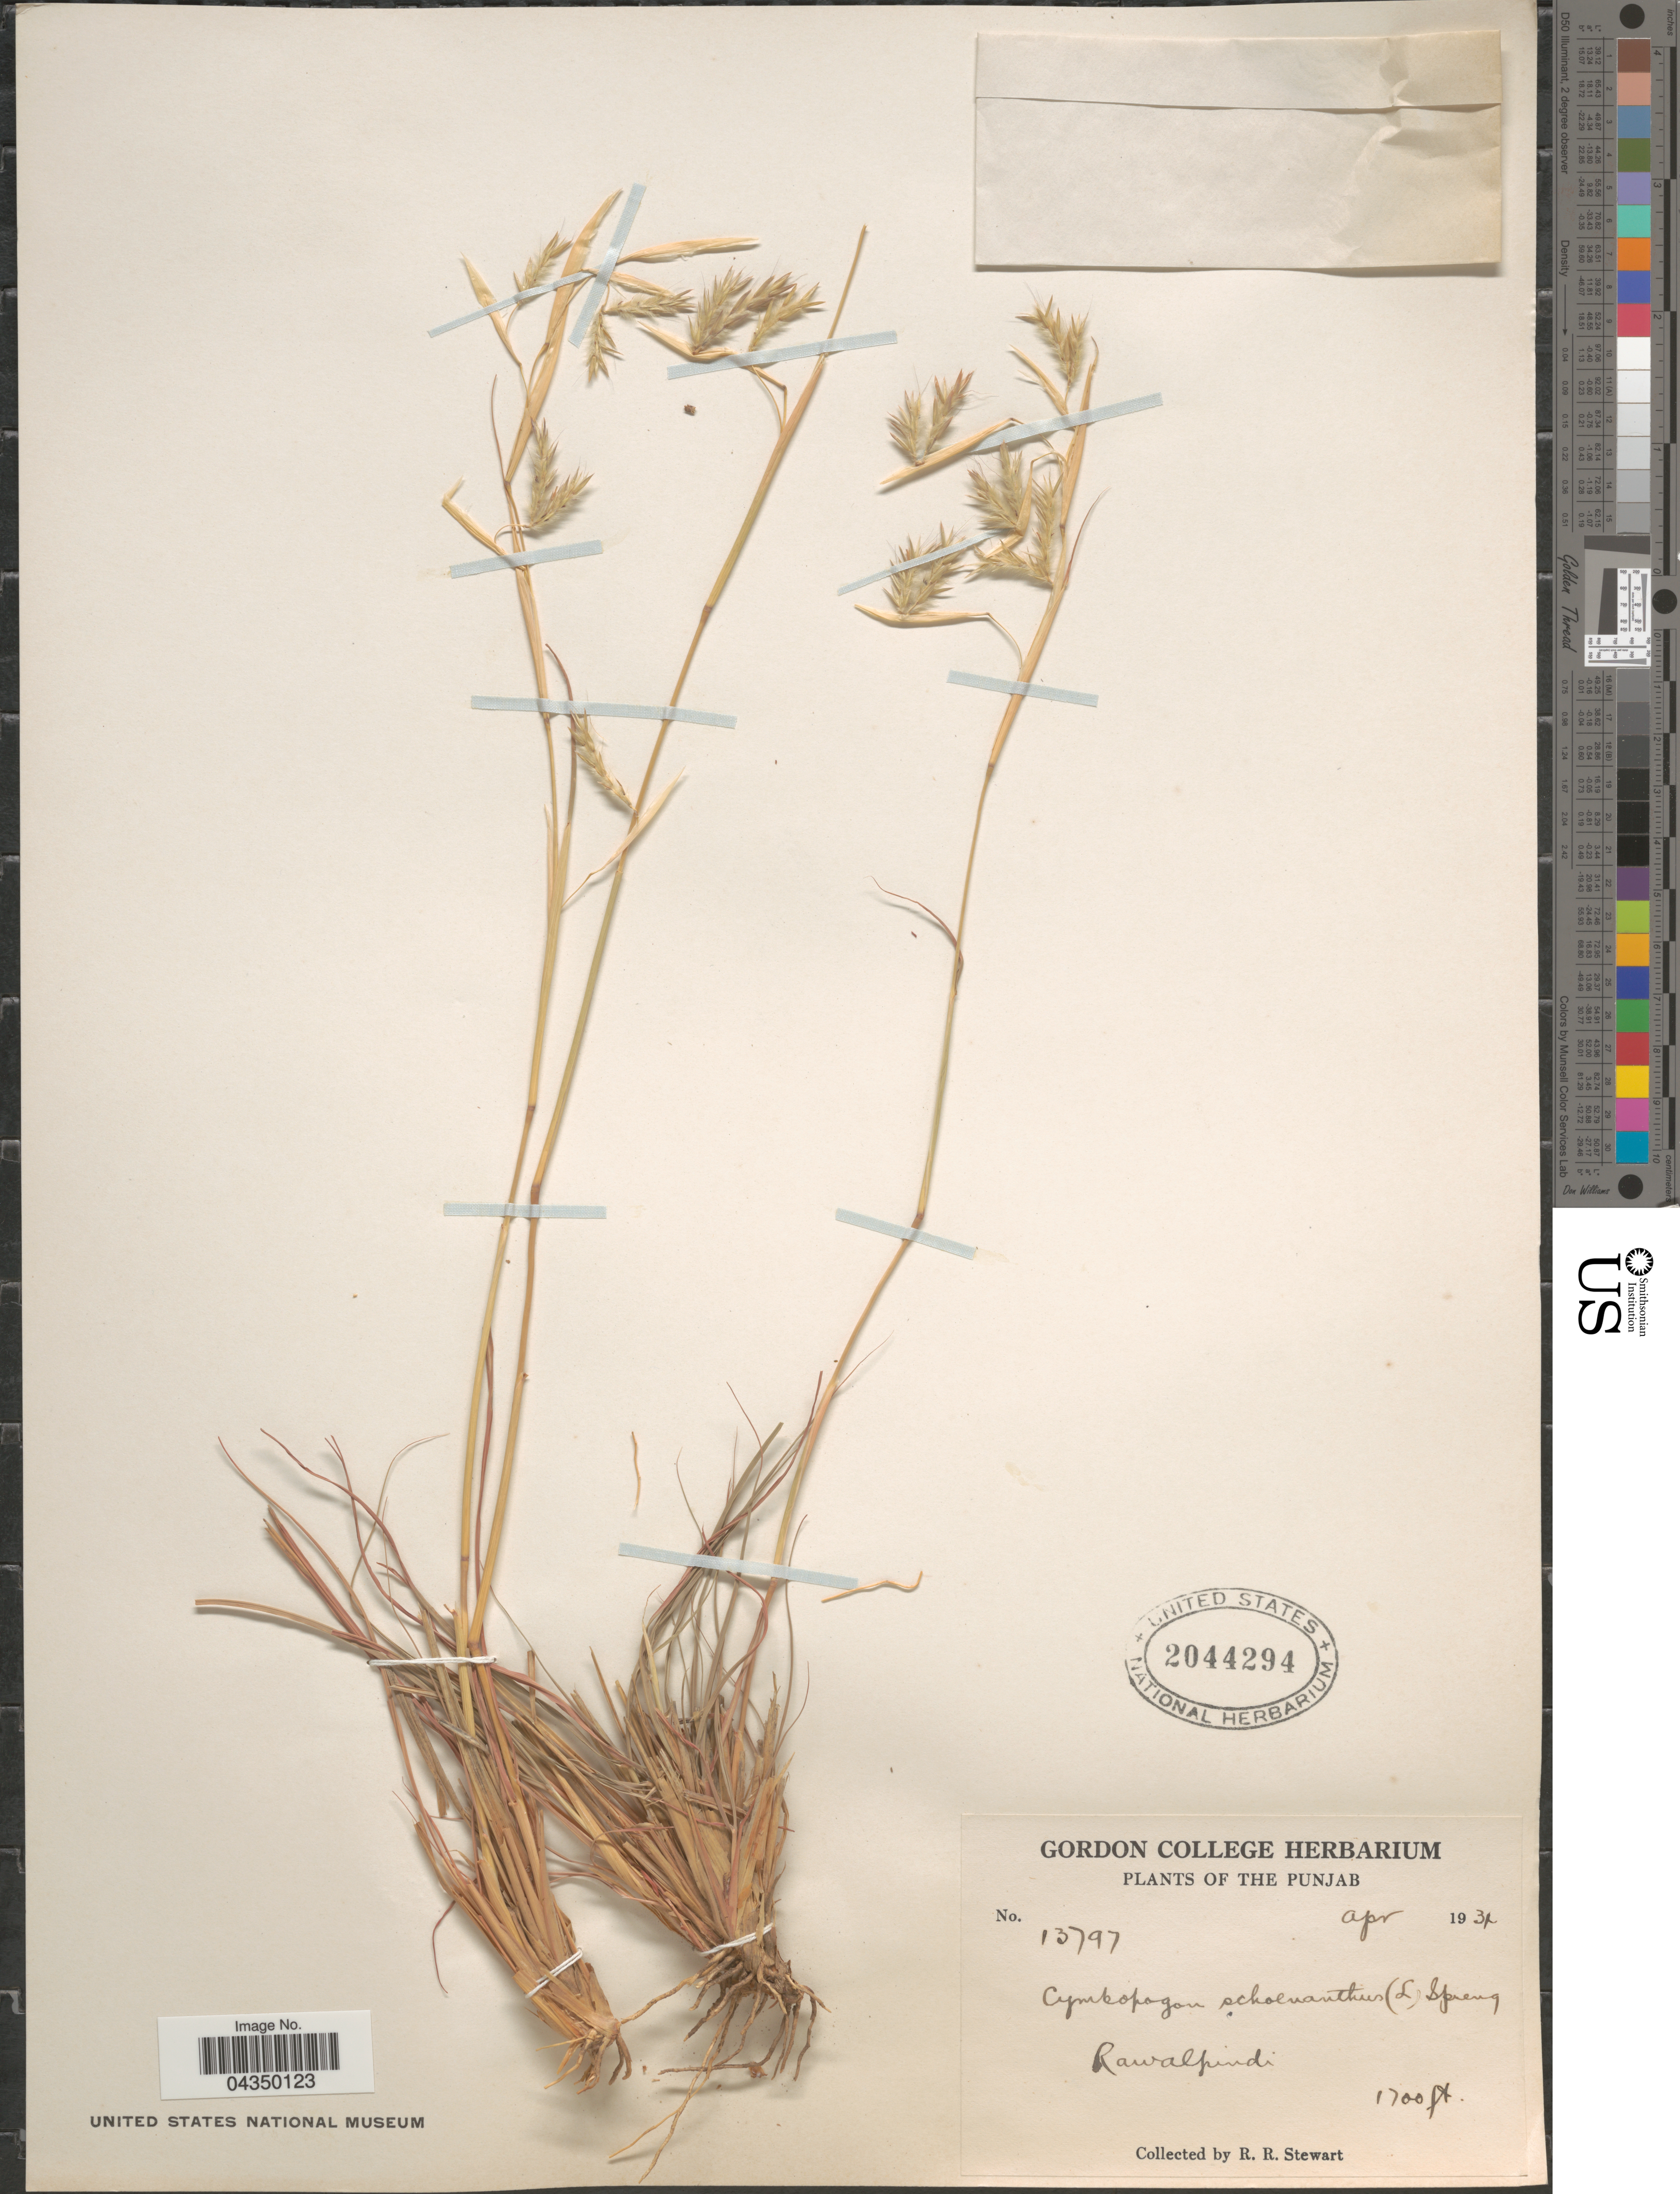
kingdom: Plantae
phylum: Tracheophyta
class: Liliopsida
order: Poales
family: Poaceae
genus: Cymbopogon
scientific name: Cymbopogon schoenanthus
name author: (L.) Spreng.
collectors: R. Stewart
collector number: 13797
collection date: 1931-04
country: Pakistan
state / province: Punjab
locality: Rawalpindi.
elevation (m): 518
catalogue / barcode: US 2044294